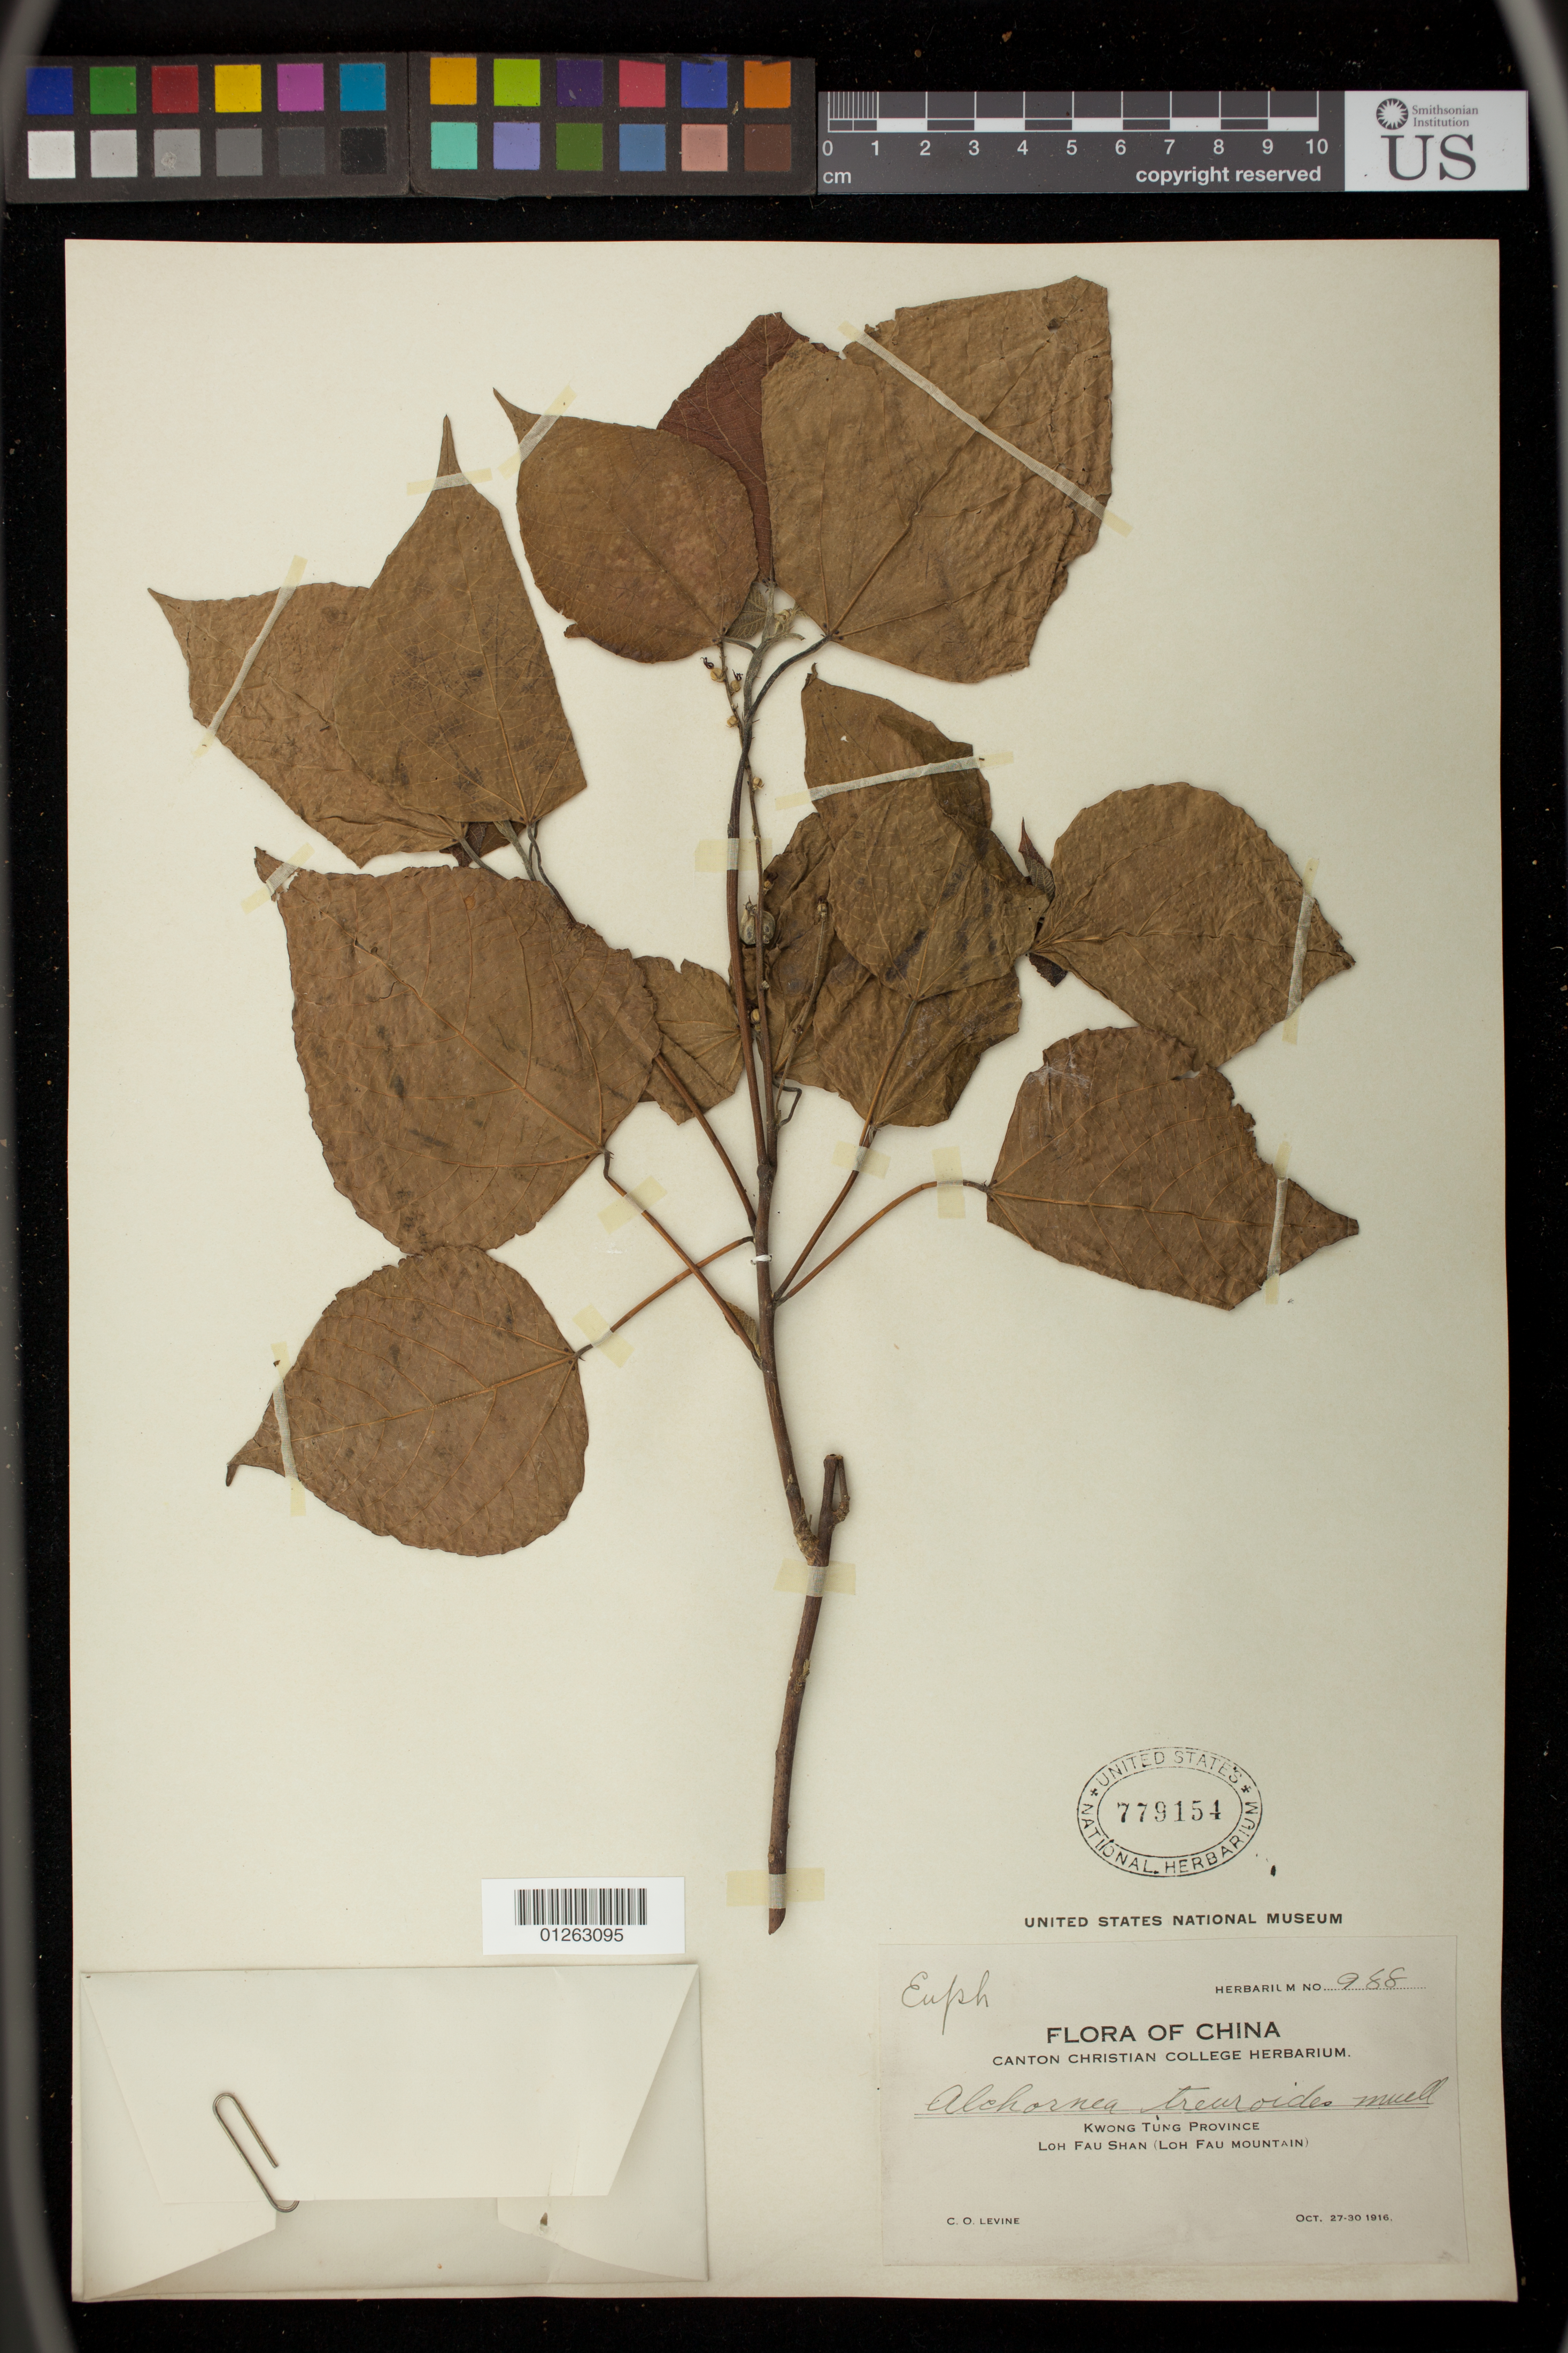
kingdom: Plantae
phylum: Tracheophyta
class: Magnoliopsida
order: Malpighiales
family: Euphorbiaceae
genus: Alchornea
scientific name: Alchornea sp.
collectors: C. O. Levine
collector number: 988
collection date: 1916-10-27/1916-10-30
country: China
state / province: Guangdong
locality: Loh Fau Shan ( Loh Fau Mountain)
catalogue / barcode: US 779154